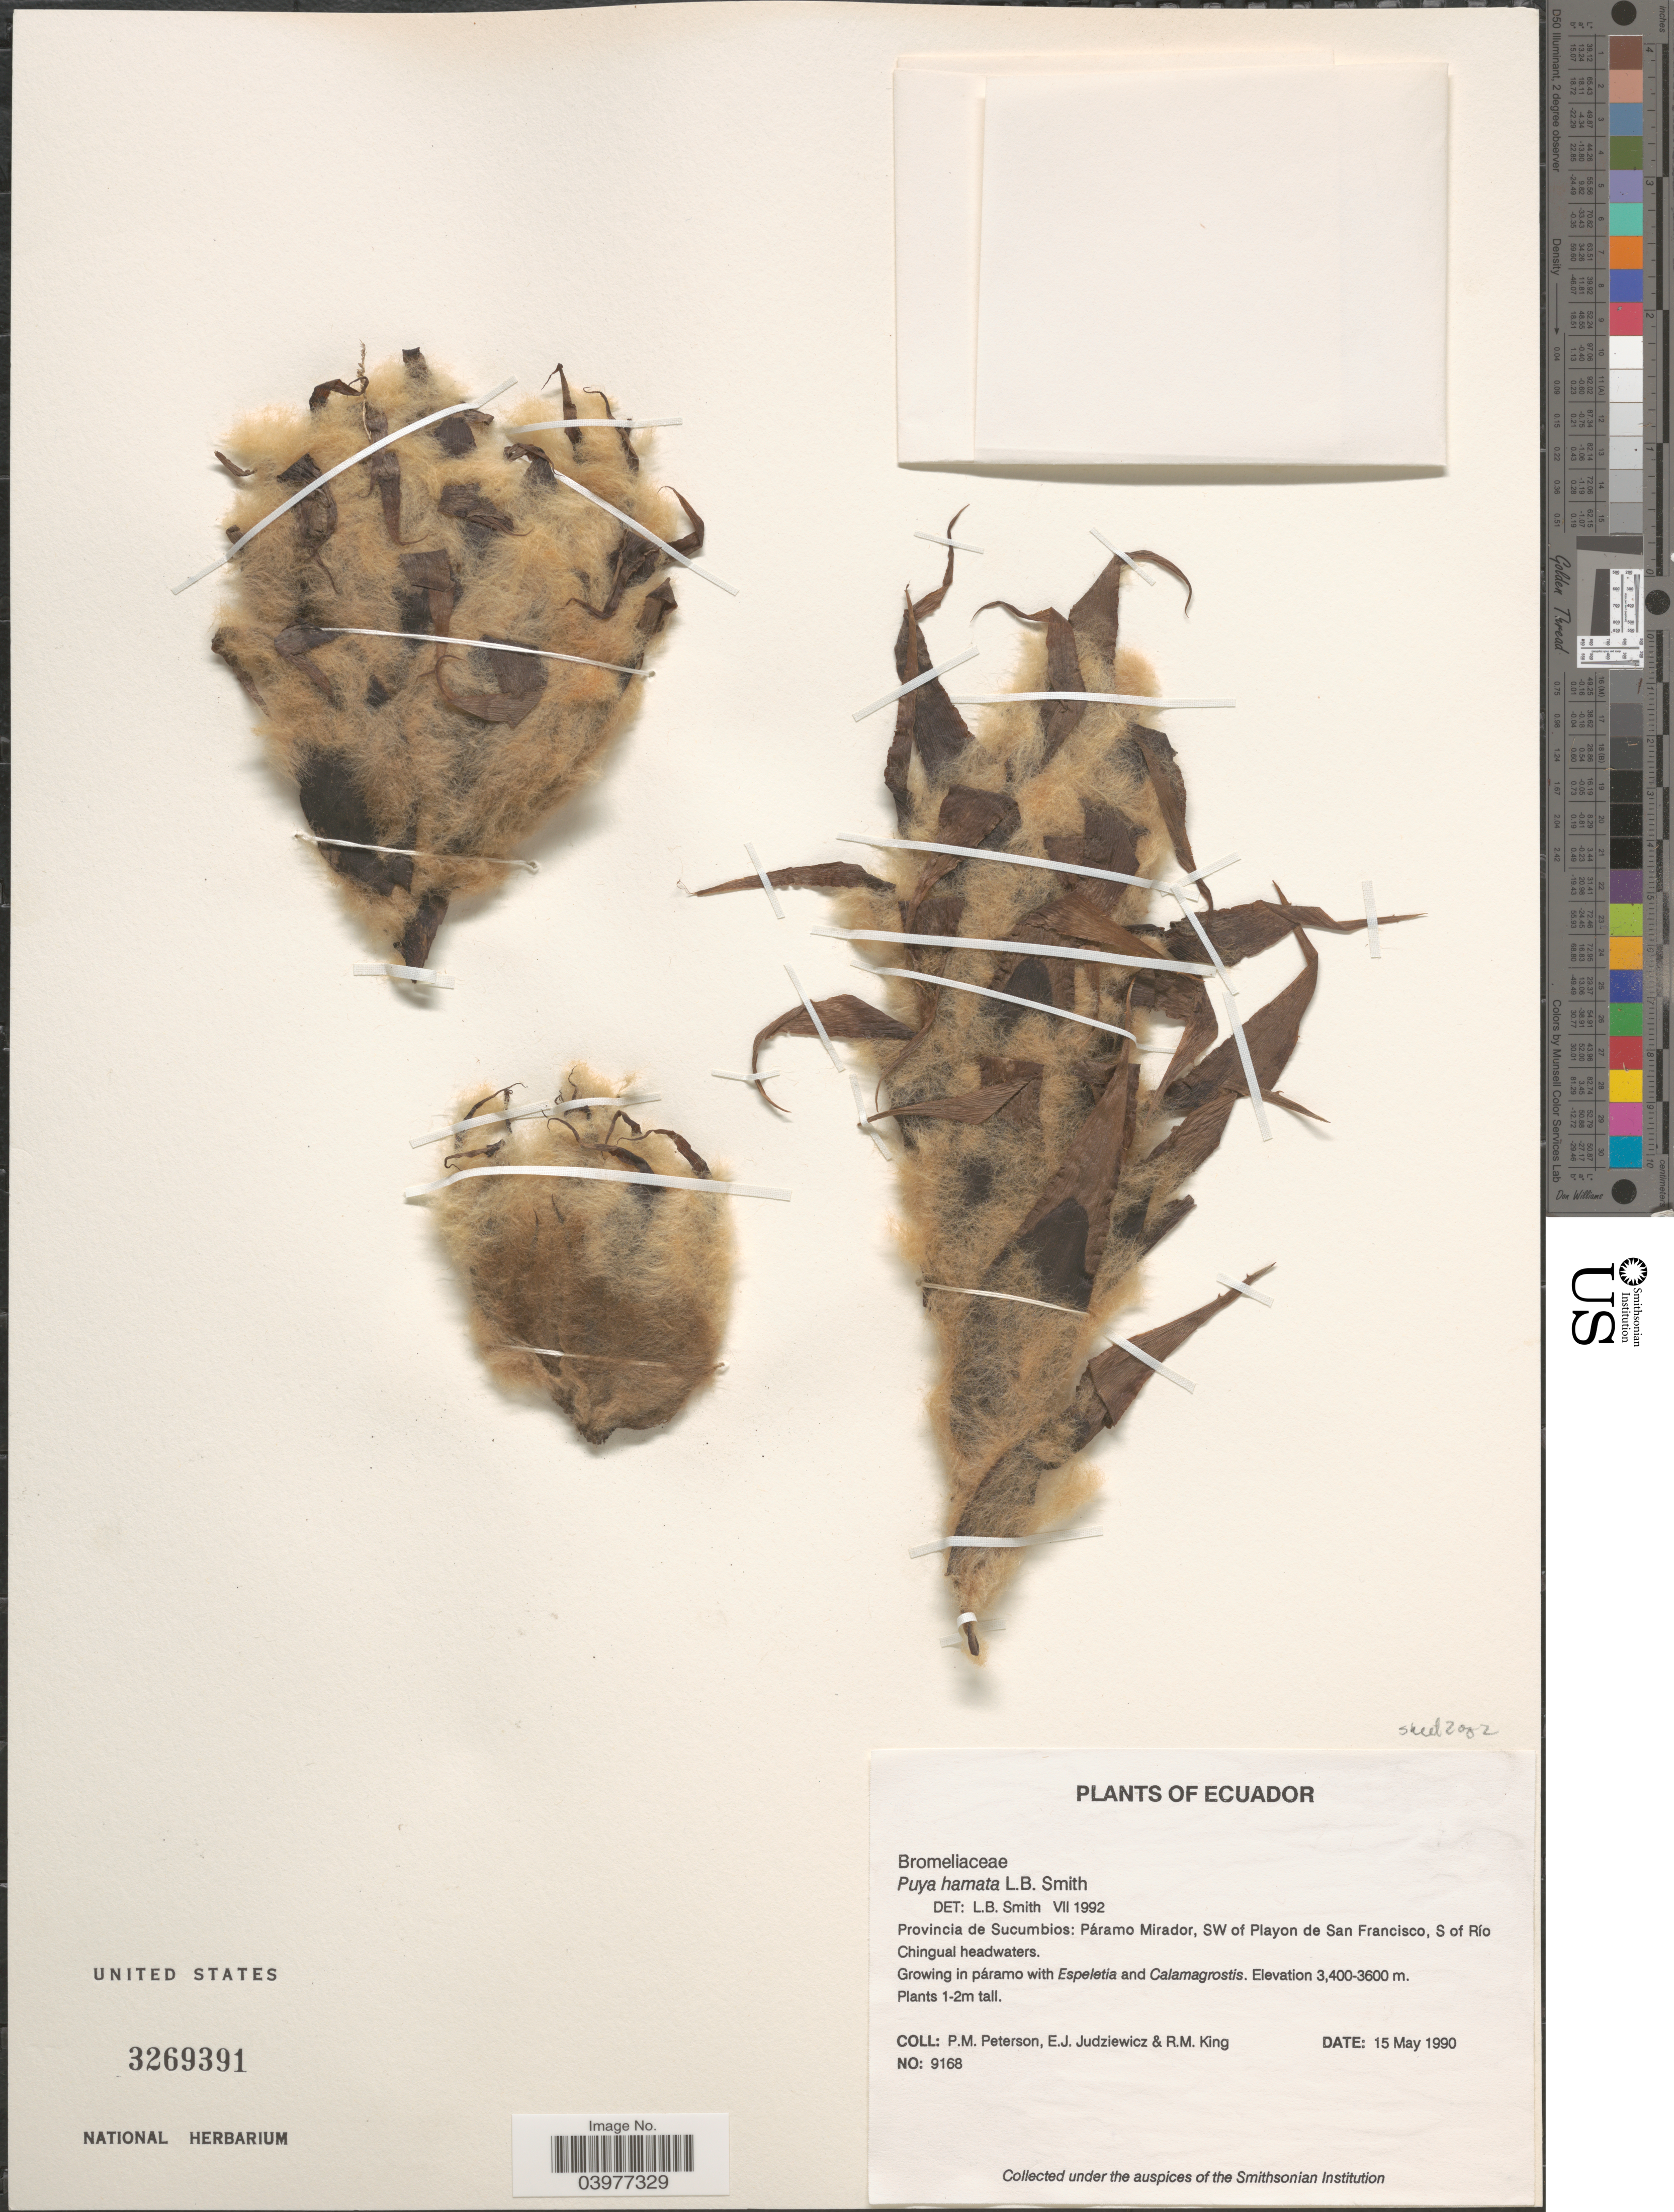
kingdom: Plantae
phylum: Tracheophyta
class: Liliopsida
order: Poales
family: Bromeliaceae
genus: Puya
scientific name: Puya hamata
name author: L.B. Sm.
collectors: P. M. Peterson, E. J. Judziewicz & R. M. King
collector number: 9168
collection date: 1990-05-15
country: Ecuador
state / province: Sucumbíos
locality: Páramo Mirador, SW of Playon de San Francisco, S of Río Chingual headwaters.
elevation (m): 3400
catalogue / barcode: US 3269391